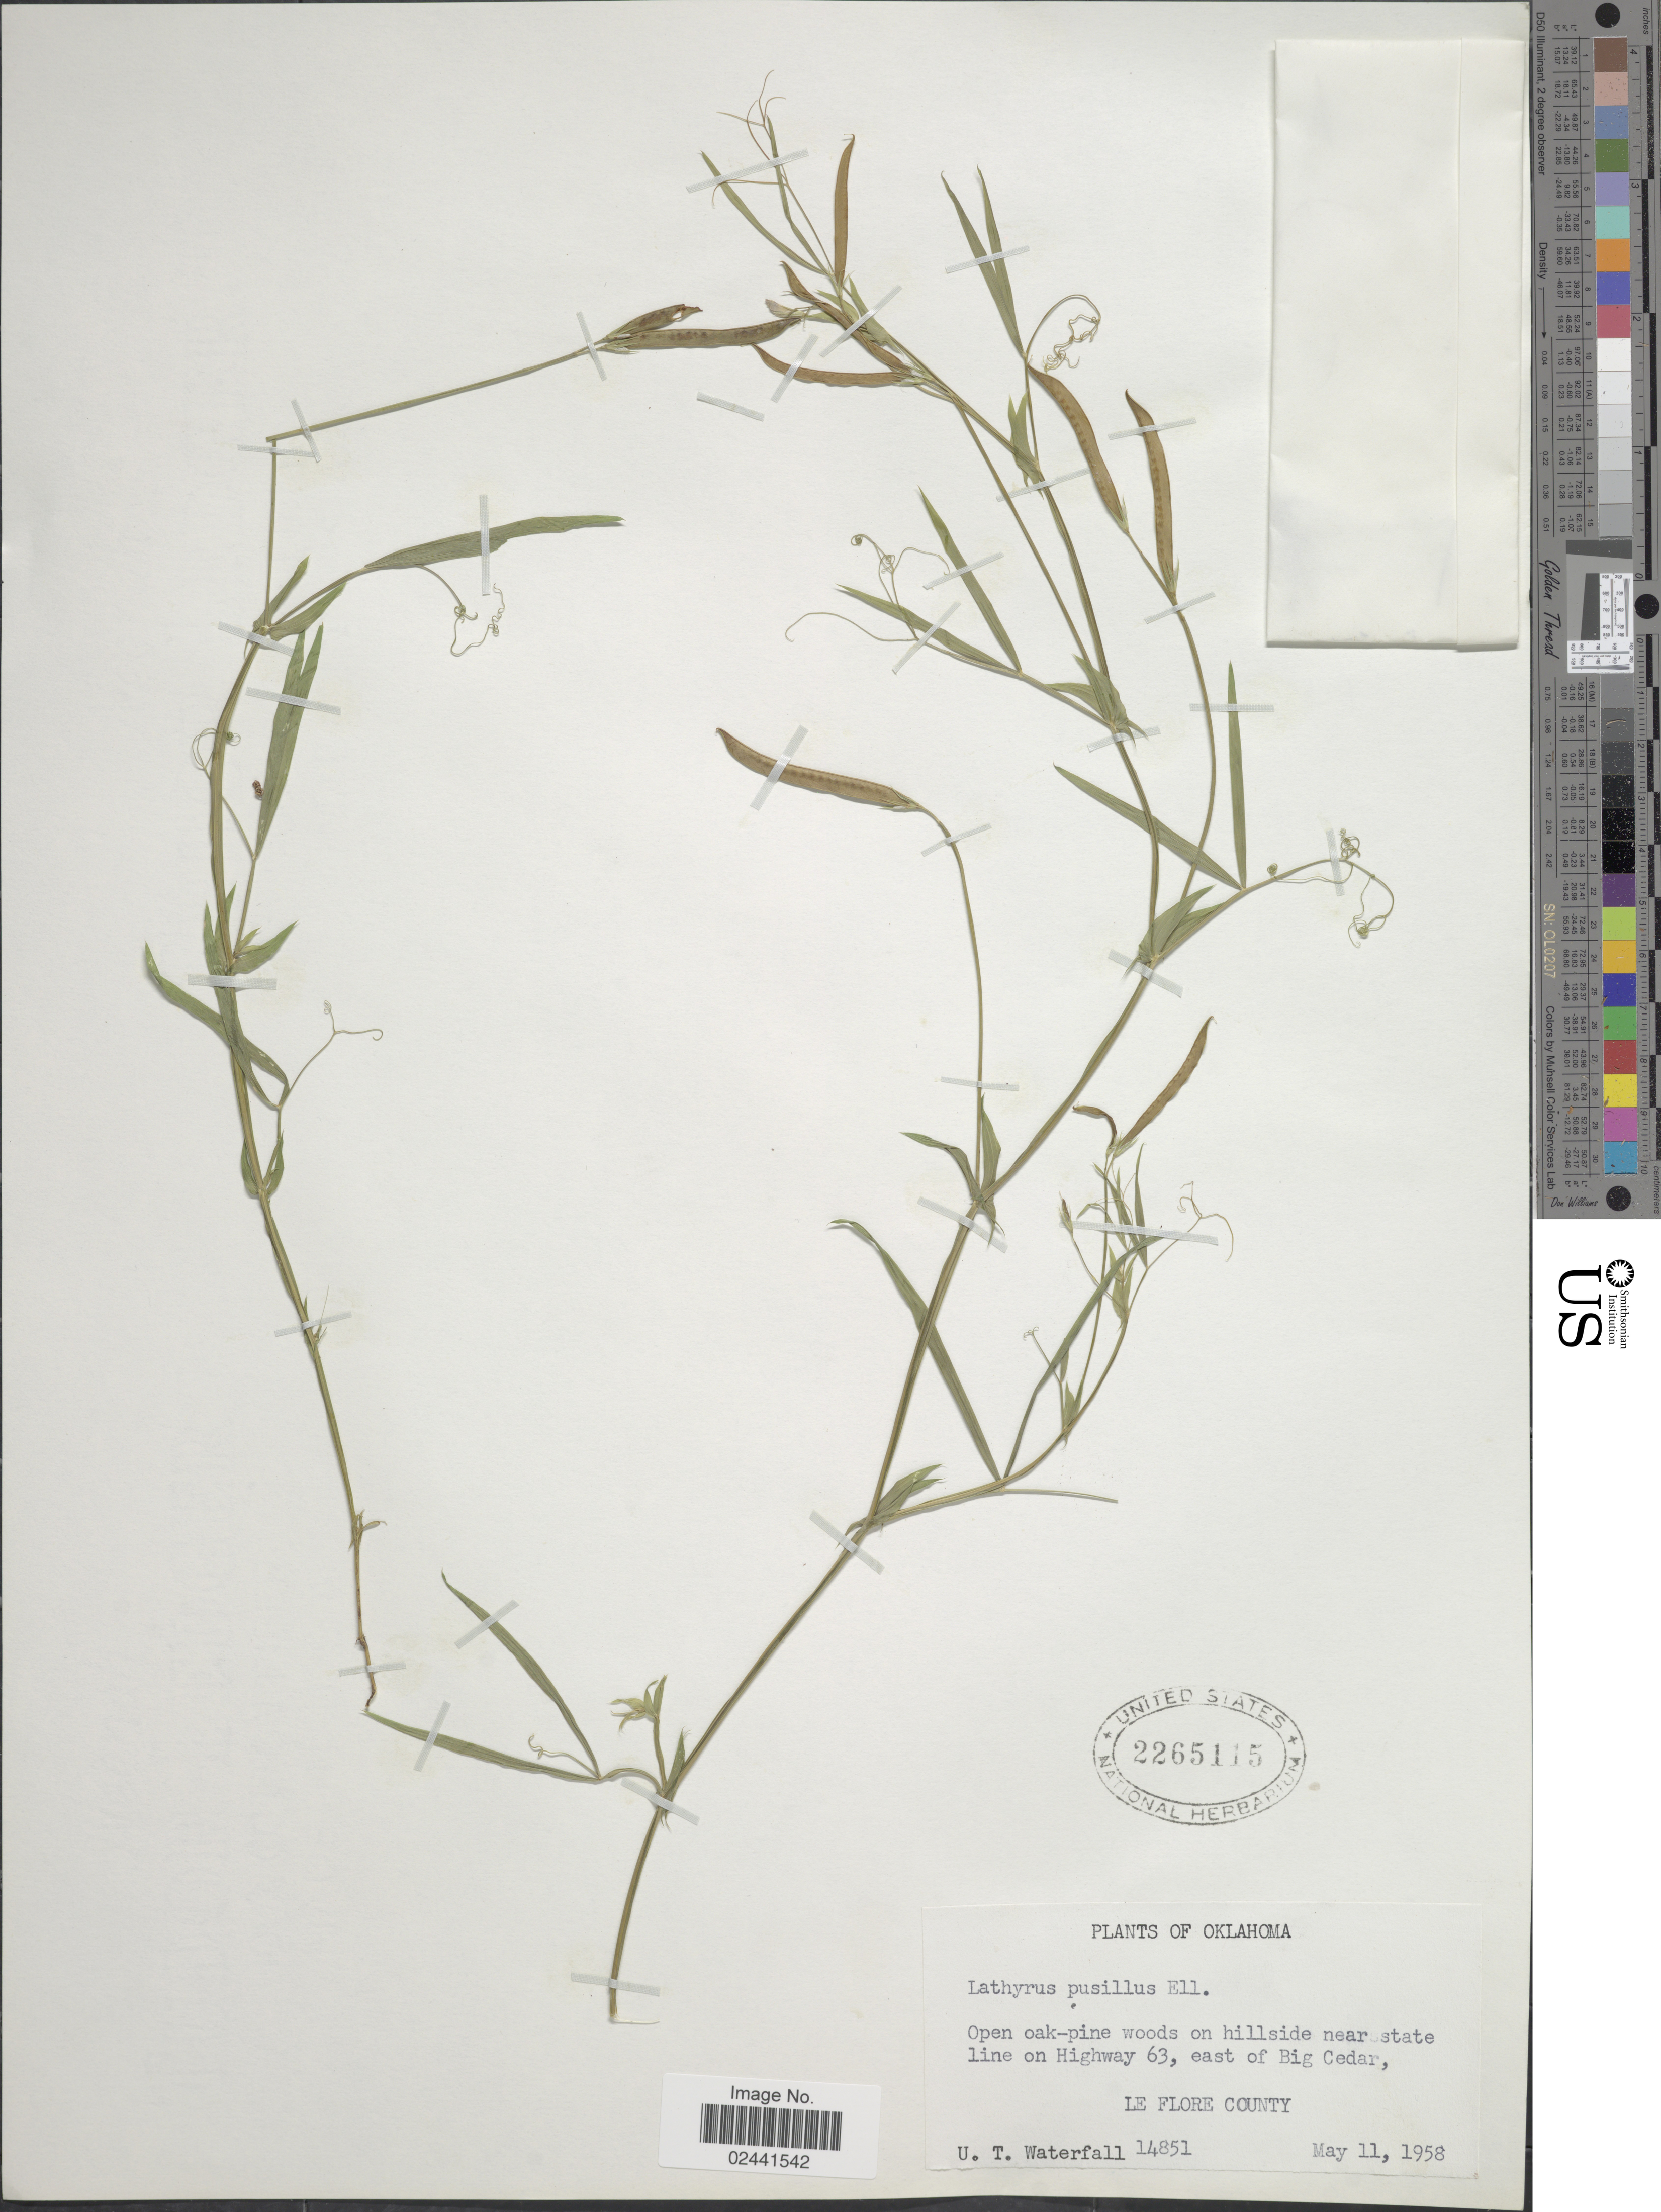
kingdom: Plantae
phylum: Tracheophyta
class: Magnoliopsida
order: Fabales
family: Fabaceae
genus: Lathyrus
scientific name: Lathyrus pusillus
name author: Elliott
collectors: U. T. Waterfall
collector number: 14851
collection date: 1958-05-11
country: United States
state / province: Oklahoma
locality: Open oak-pine woods on hillside near state line on Highway 63, east of Big Cedar, Le Flore County.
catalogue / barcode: US 2265115